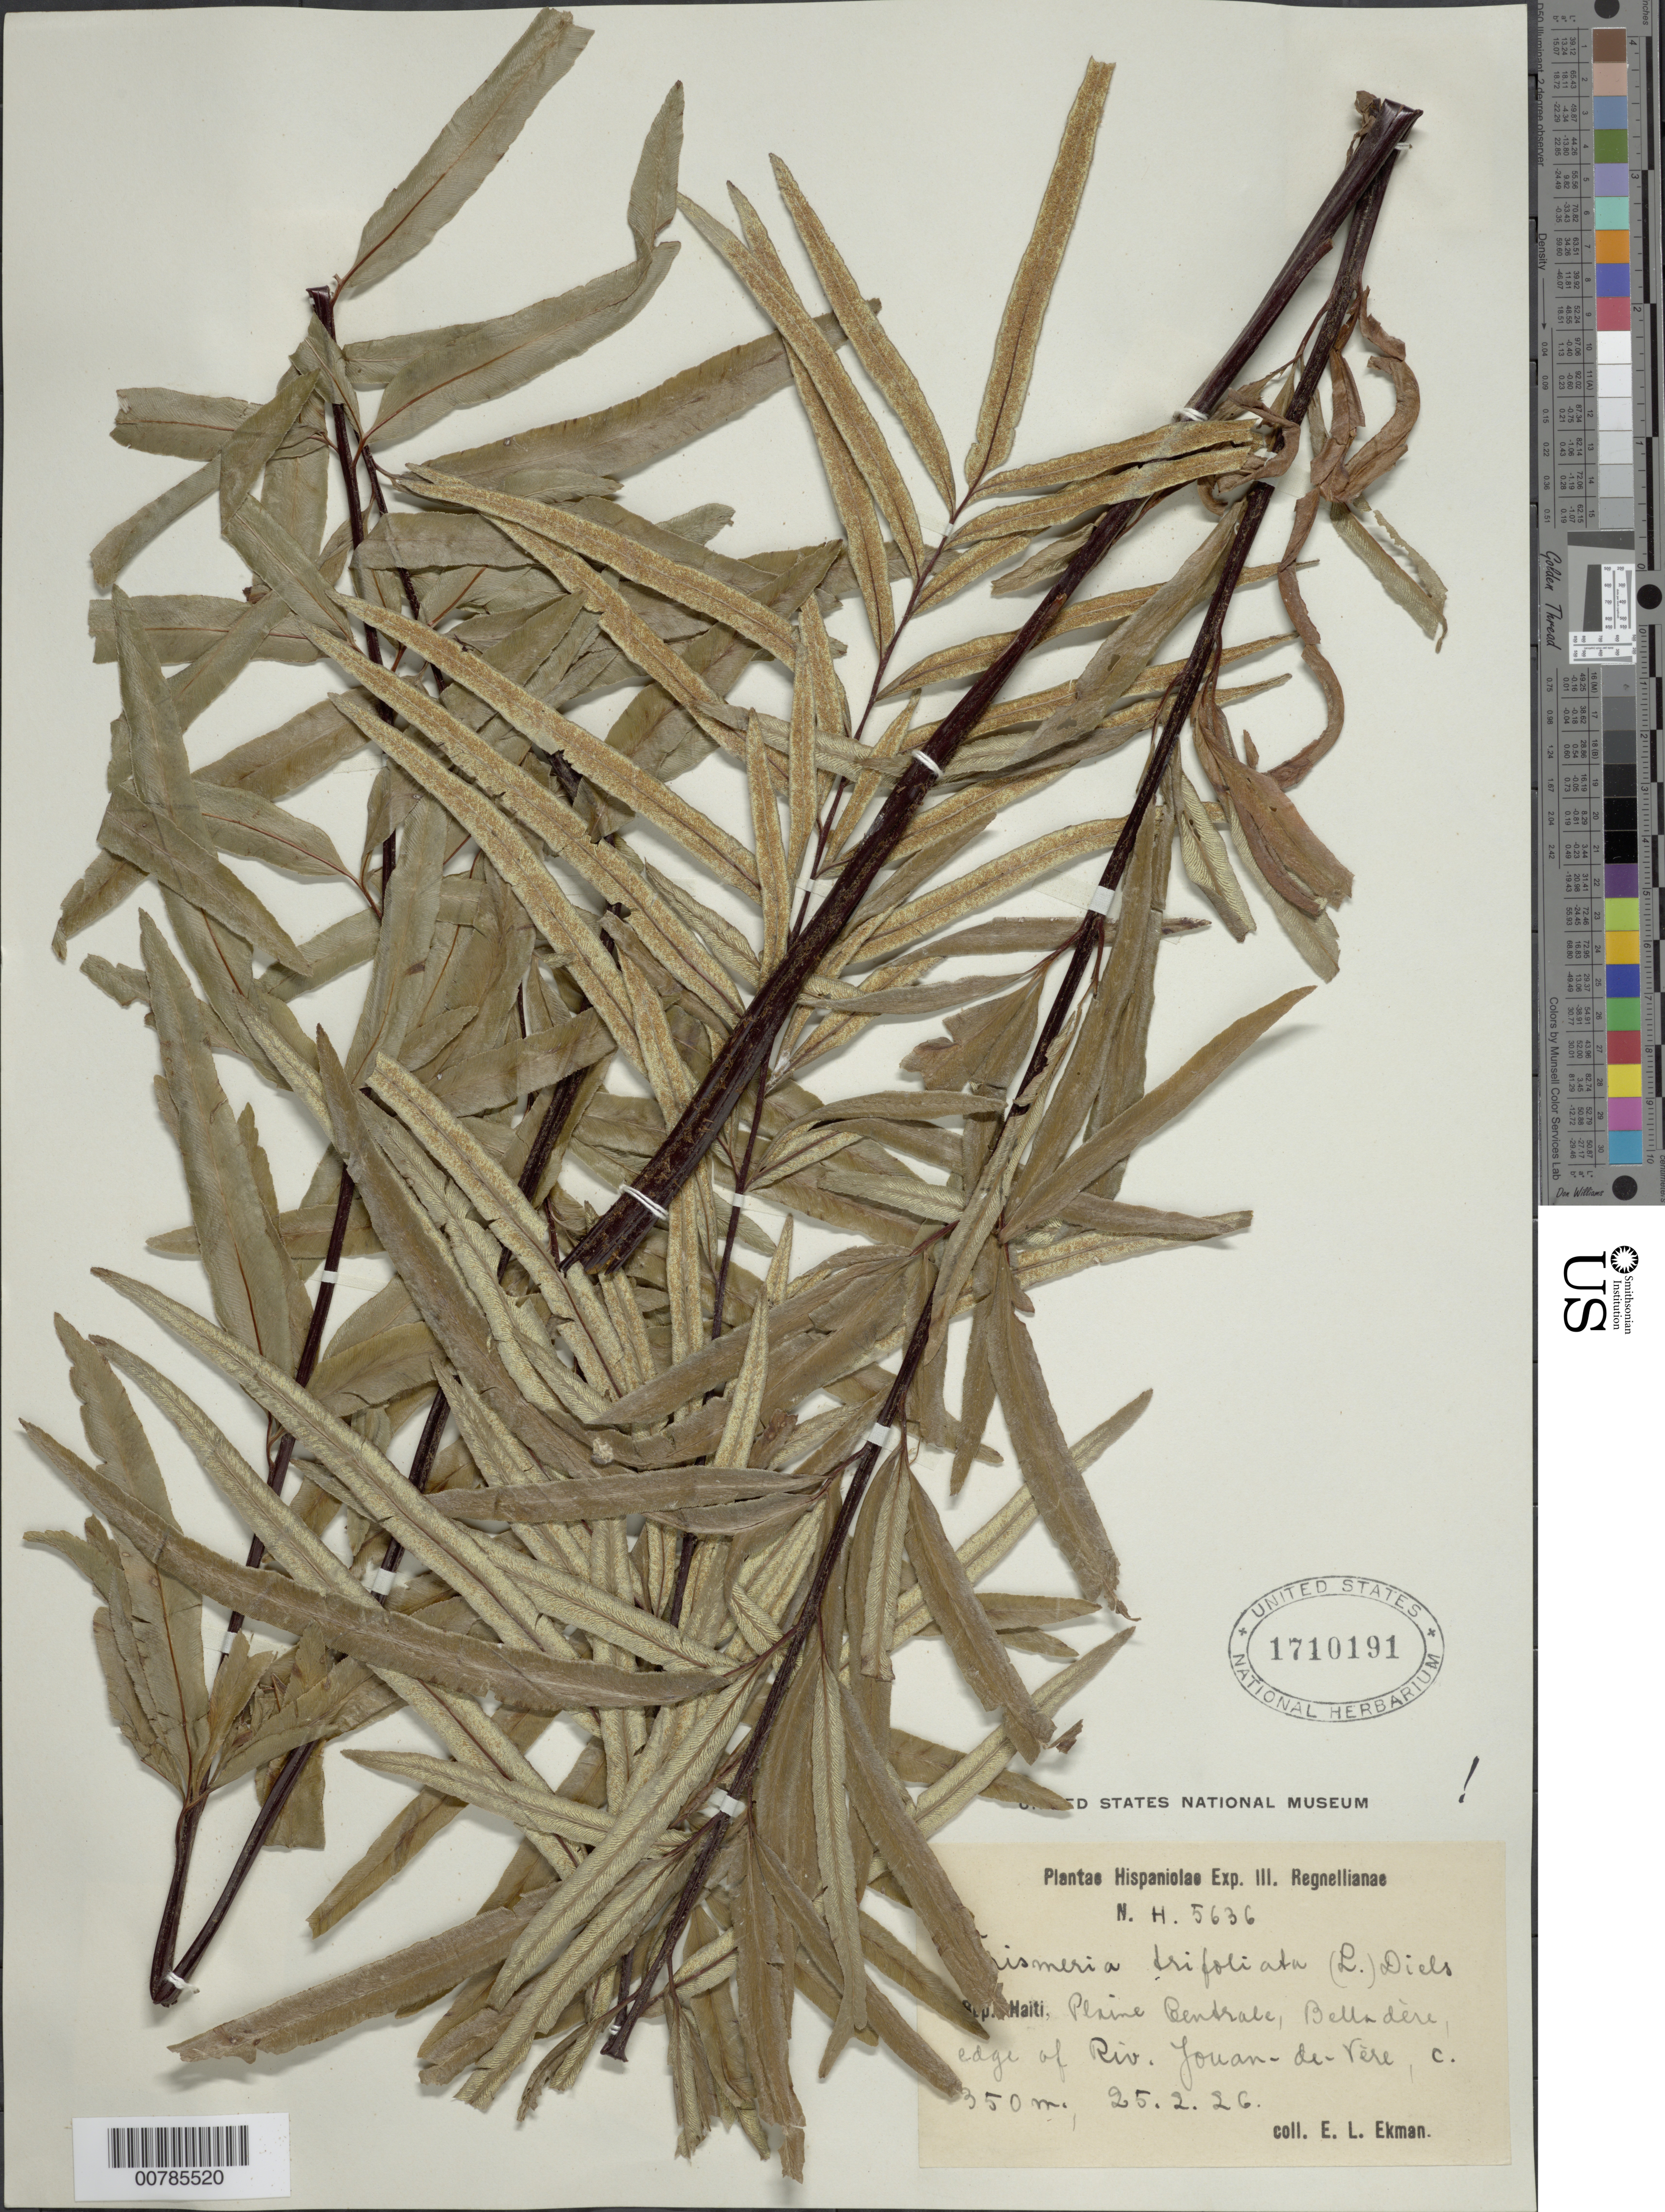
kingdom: Plantae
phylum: Tracheophyta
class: Polypodiopsida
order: Polypodiales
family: Pteridaceae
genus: Pityrogramma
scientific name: Pityrogramma trifoliata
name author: (L.) R.M. Tryon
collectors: E. L. Ekman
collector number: H 5636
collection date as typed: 25 Feb 1926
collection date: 1926-02-25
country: Haiti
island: Hispaniola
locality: Plaine Centrale, Bellindère, edge of Riv. Jouan-de-Vère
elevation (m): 350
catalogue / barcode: US 1710191